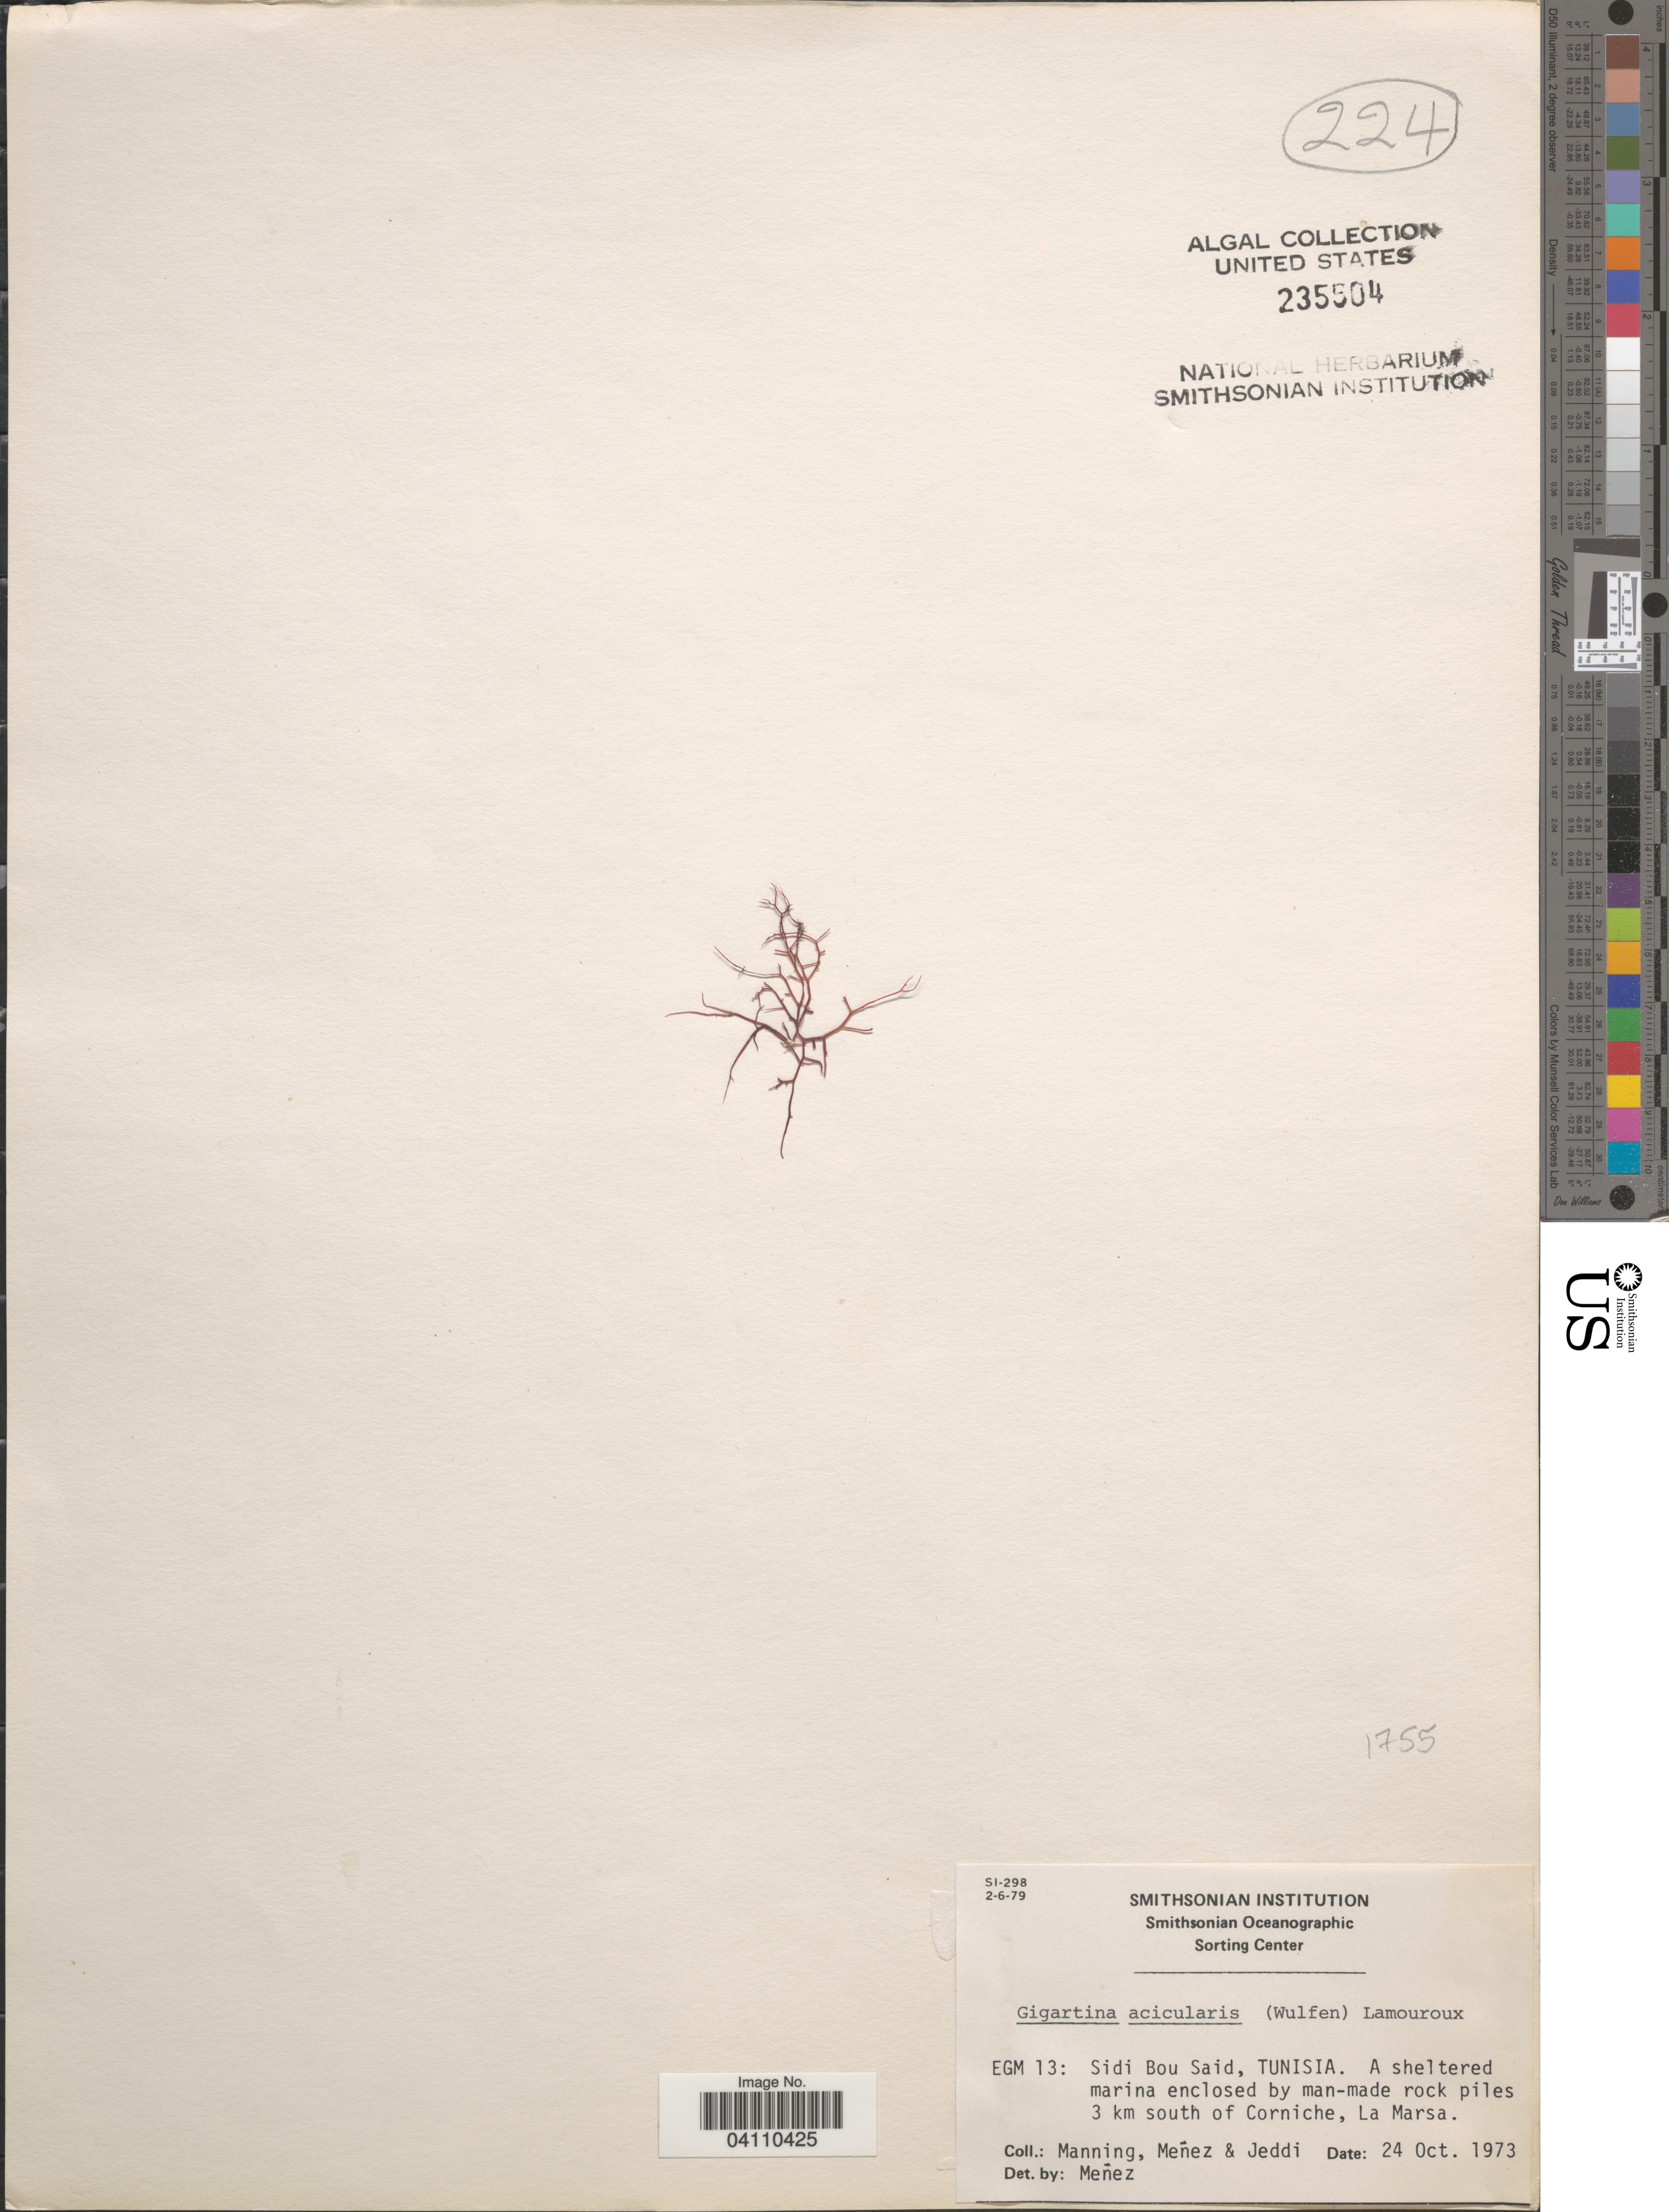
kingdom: Plantae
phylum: Rhodophyta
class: Florideophyceae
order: Gigartinales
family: Gigartinaceae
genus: Chondracanthus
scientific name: Chondracanthus acicularis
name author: (Roth) Fredericq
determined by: Algae name updating Project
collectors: Manning, Menez & -. Jeddi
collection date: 1973-10-24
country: Tunisia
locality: EGM 13: Sidi Bou Said, Tunisia. A sheltered marina enclosed by man-made rock piles 3 km south of Corniche, La Marsa.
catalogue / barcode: US 235504